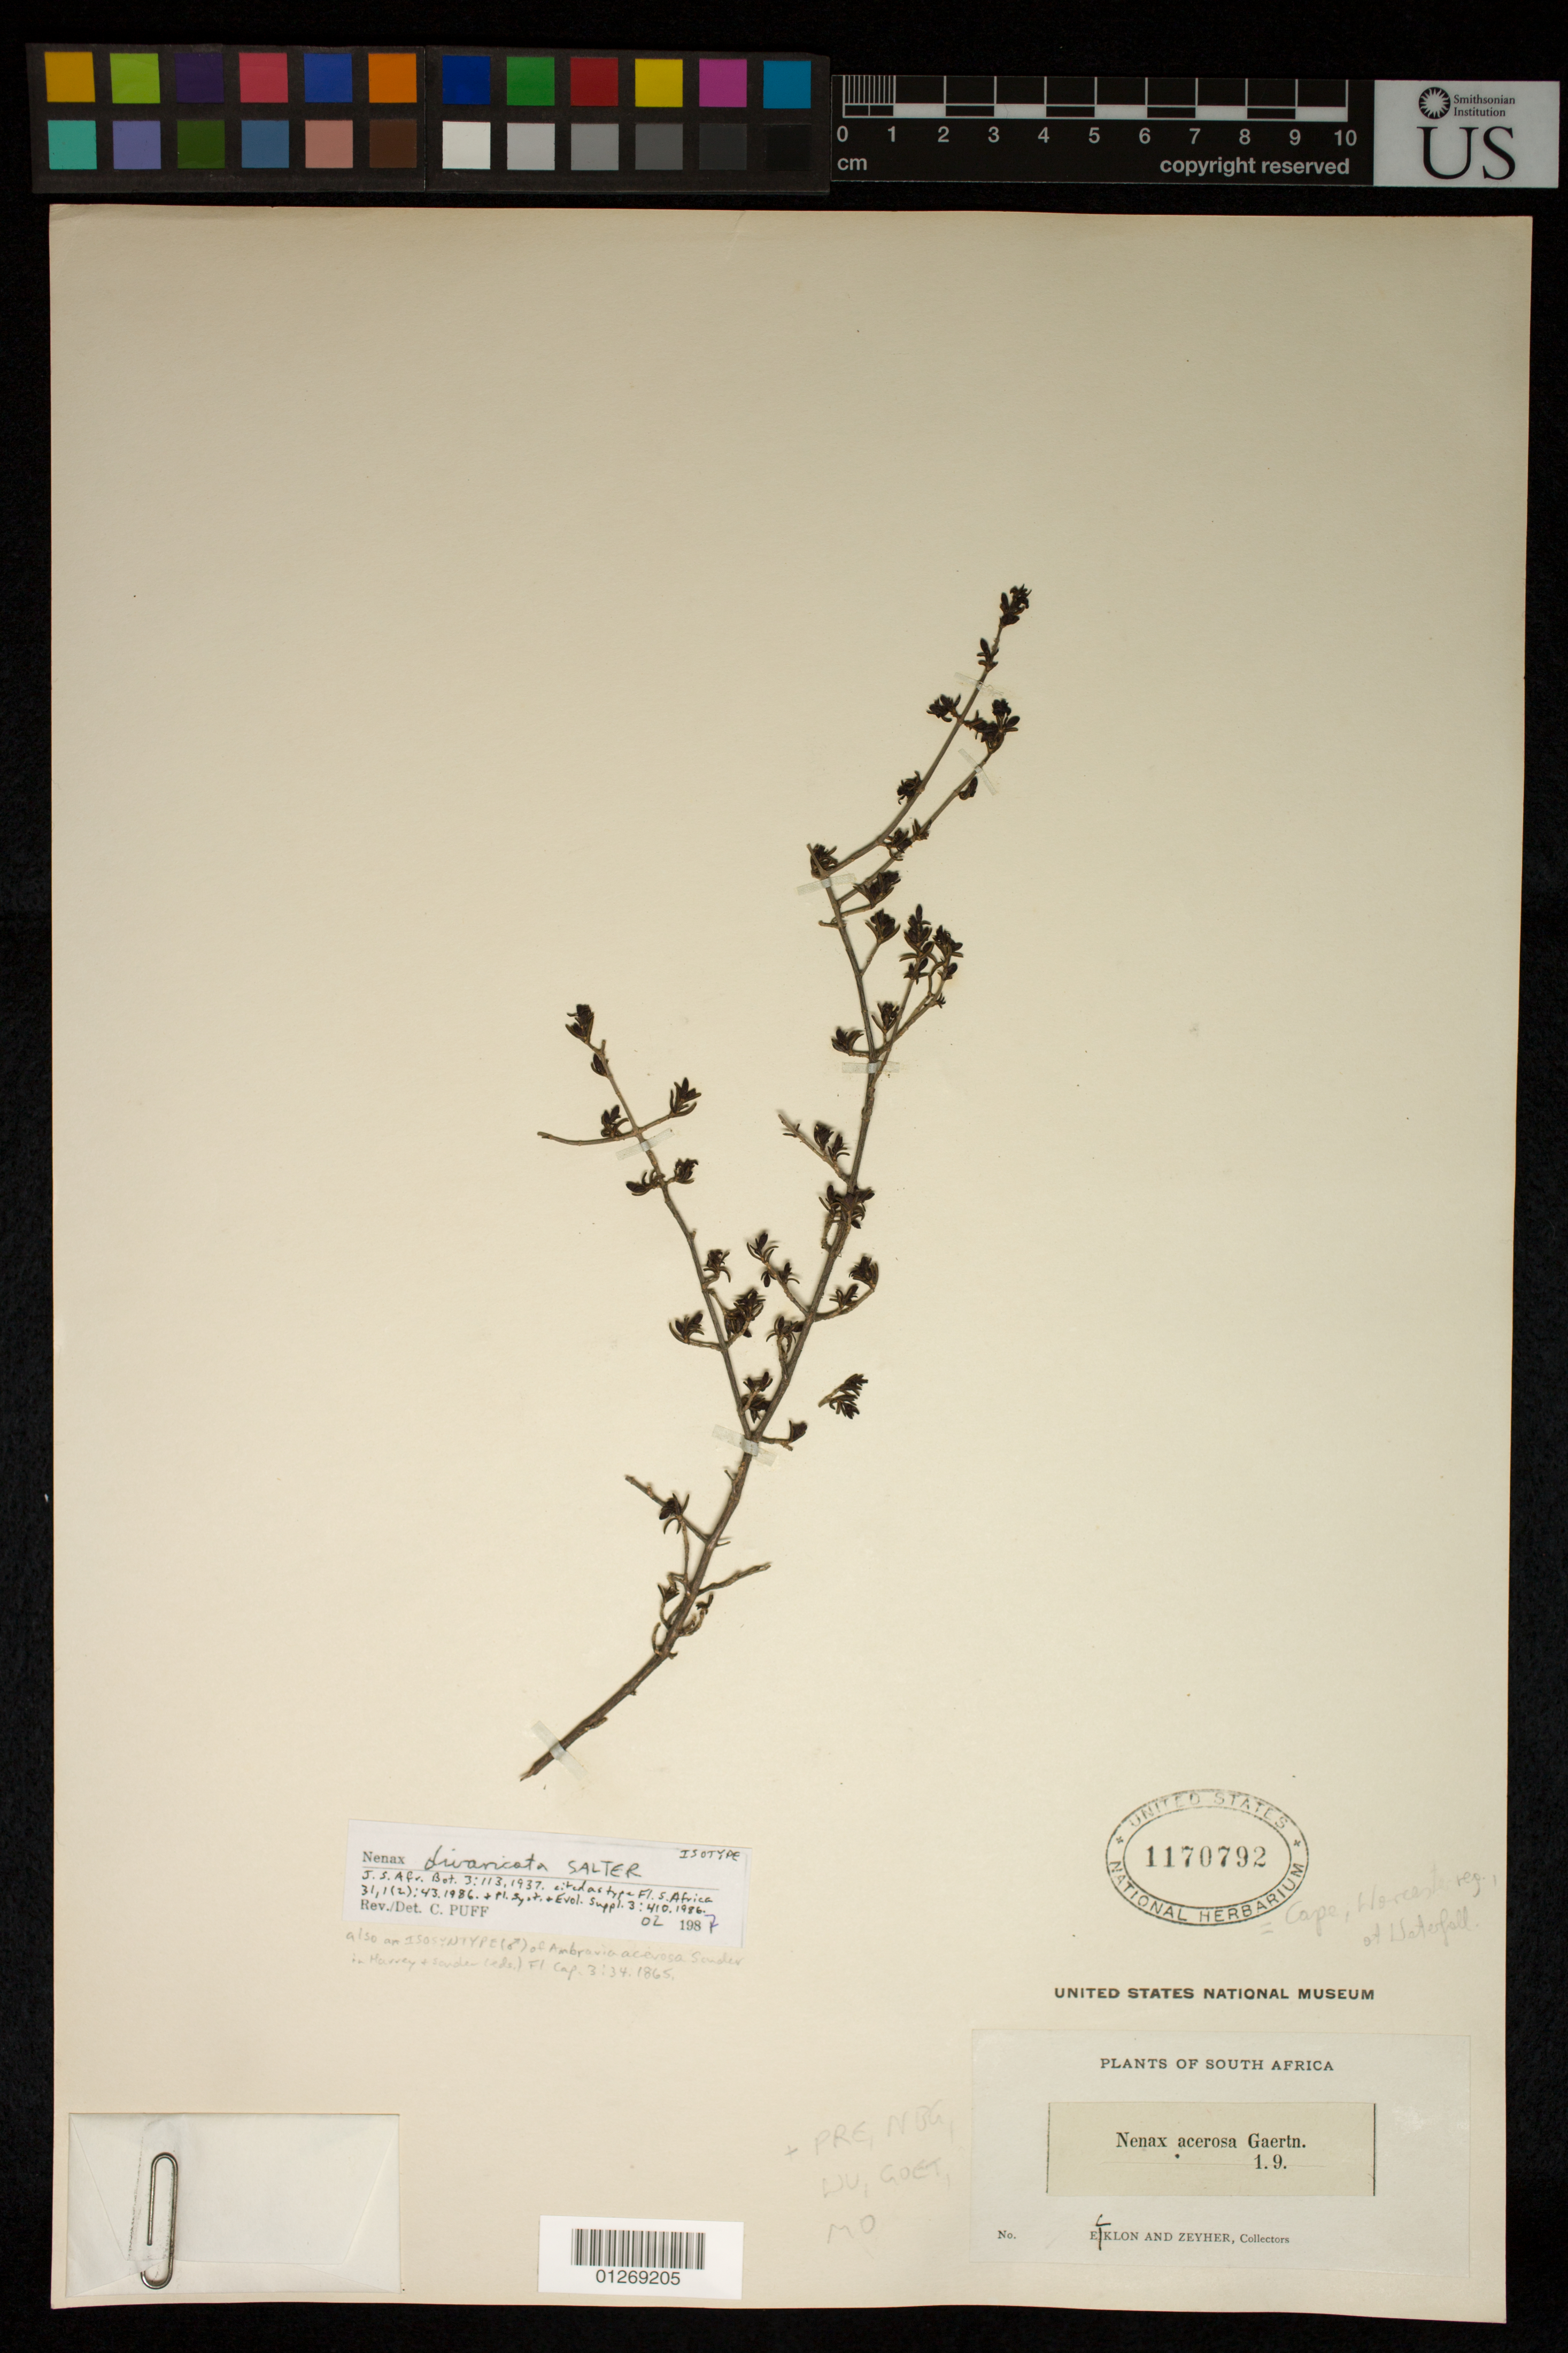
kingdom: Plantae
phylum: Tracheophyta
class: Magnoliopsida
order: Gentianales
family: Rubiaceae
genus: Nenax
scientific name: Nenax divaricata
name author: T.M. Salter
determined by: Puff, C.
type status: Type Collection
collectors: C. F. Ecklon & C. Zeyher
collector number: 1.9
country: South Africa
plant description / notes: Collection cited (1986) by C. Puff as isotype of Nenax divaricata T. M. Salter (notes added at later date [S.F. Smith script] to C. Puff's 1987 annotation label including "isotype"). Salter proposed "the new name Nenax divaricata in place of Ambraria acerosa Sond." However, Ambraria acerosa Sond. was a combination based on Nenax acerosa Gaertn. (1788), albeit misapplied (according to Salter). Salter effectively described a new species by reference to the earlier description and collection (ICBN Art. 41.7, note 3; J. H. Kirkbride, pers. comm. to J. K. Boggan, June 2016). This specimen also annotated (undated, unsigned; S.F. Smith script) as "isosyntype" of Ambraria acerosa Sond.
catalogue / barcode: US 1170792